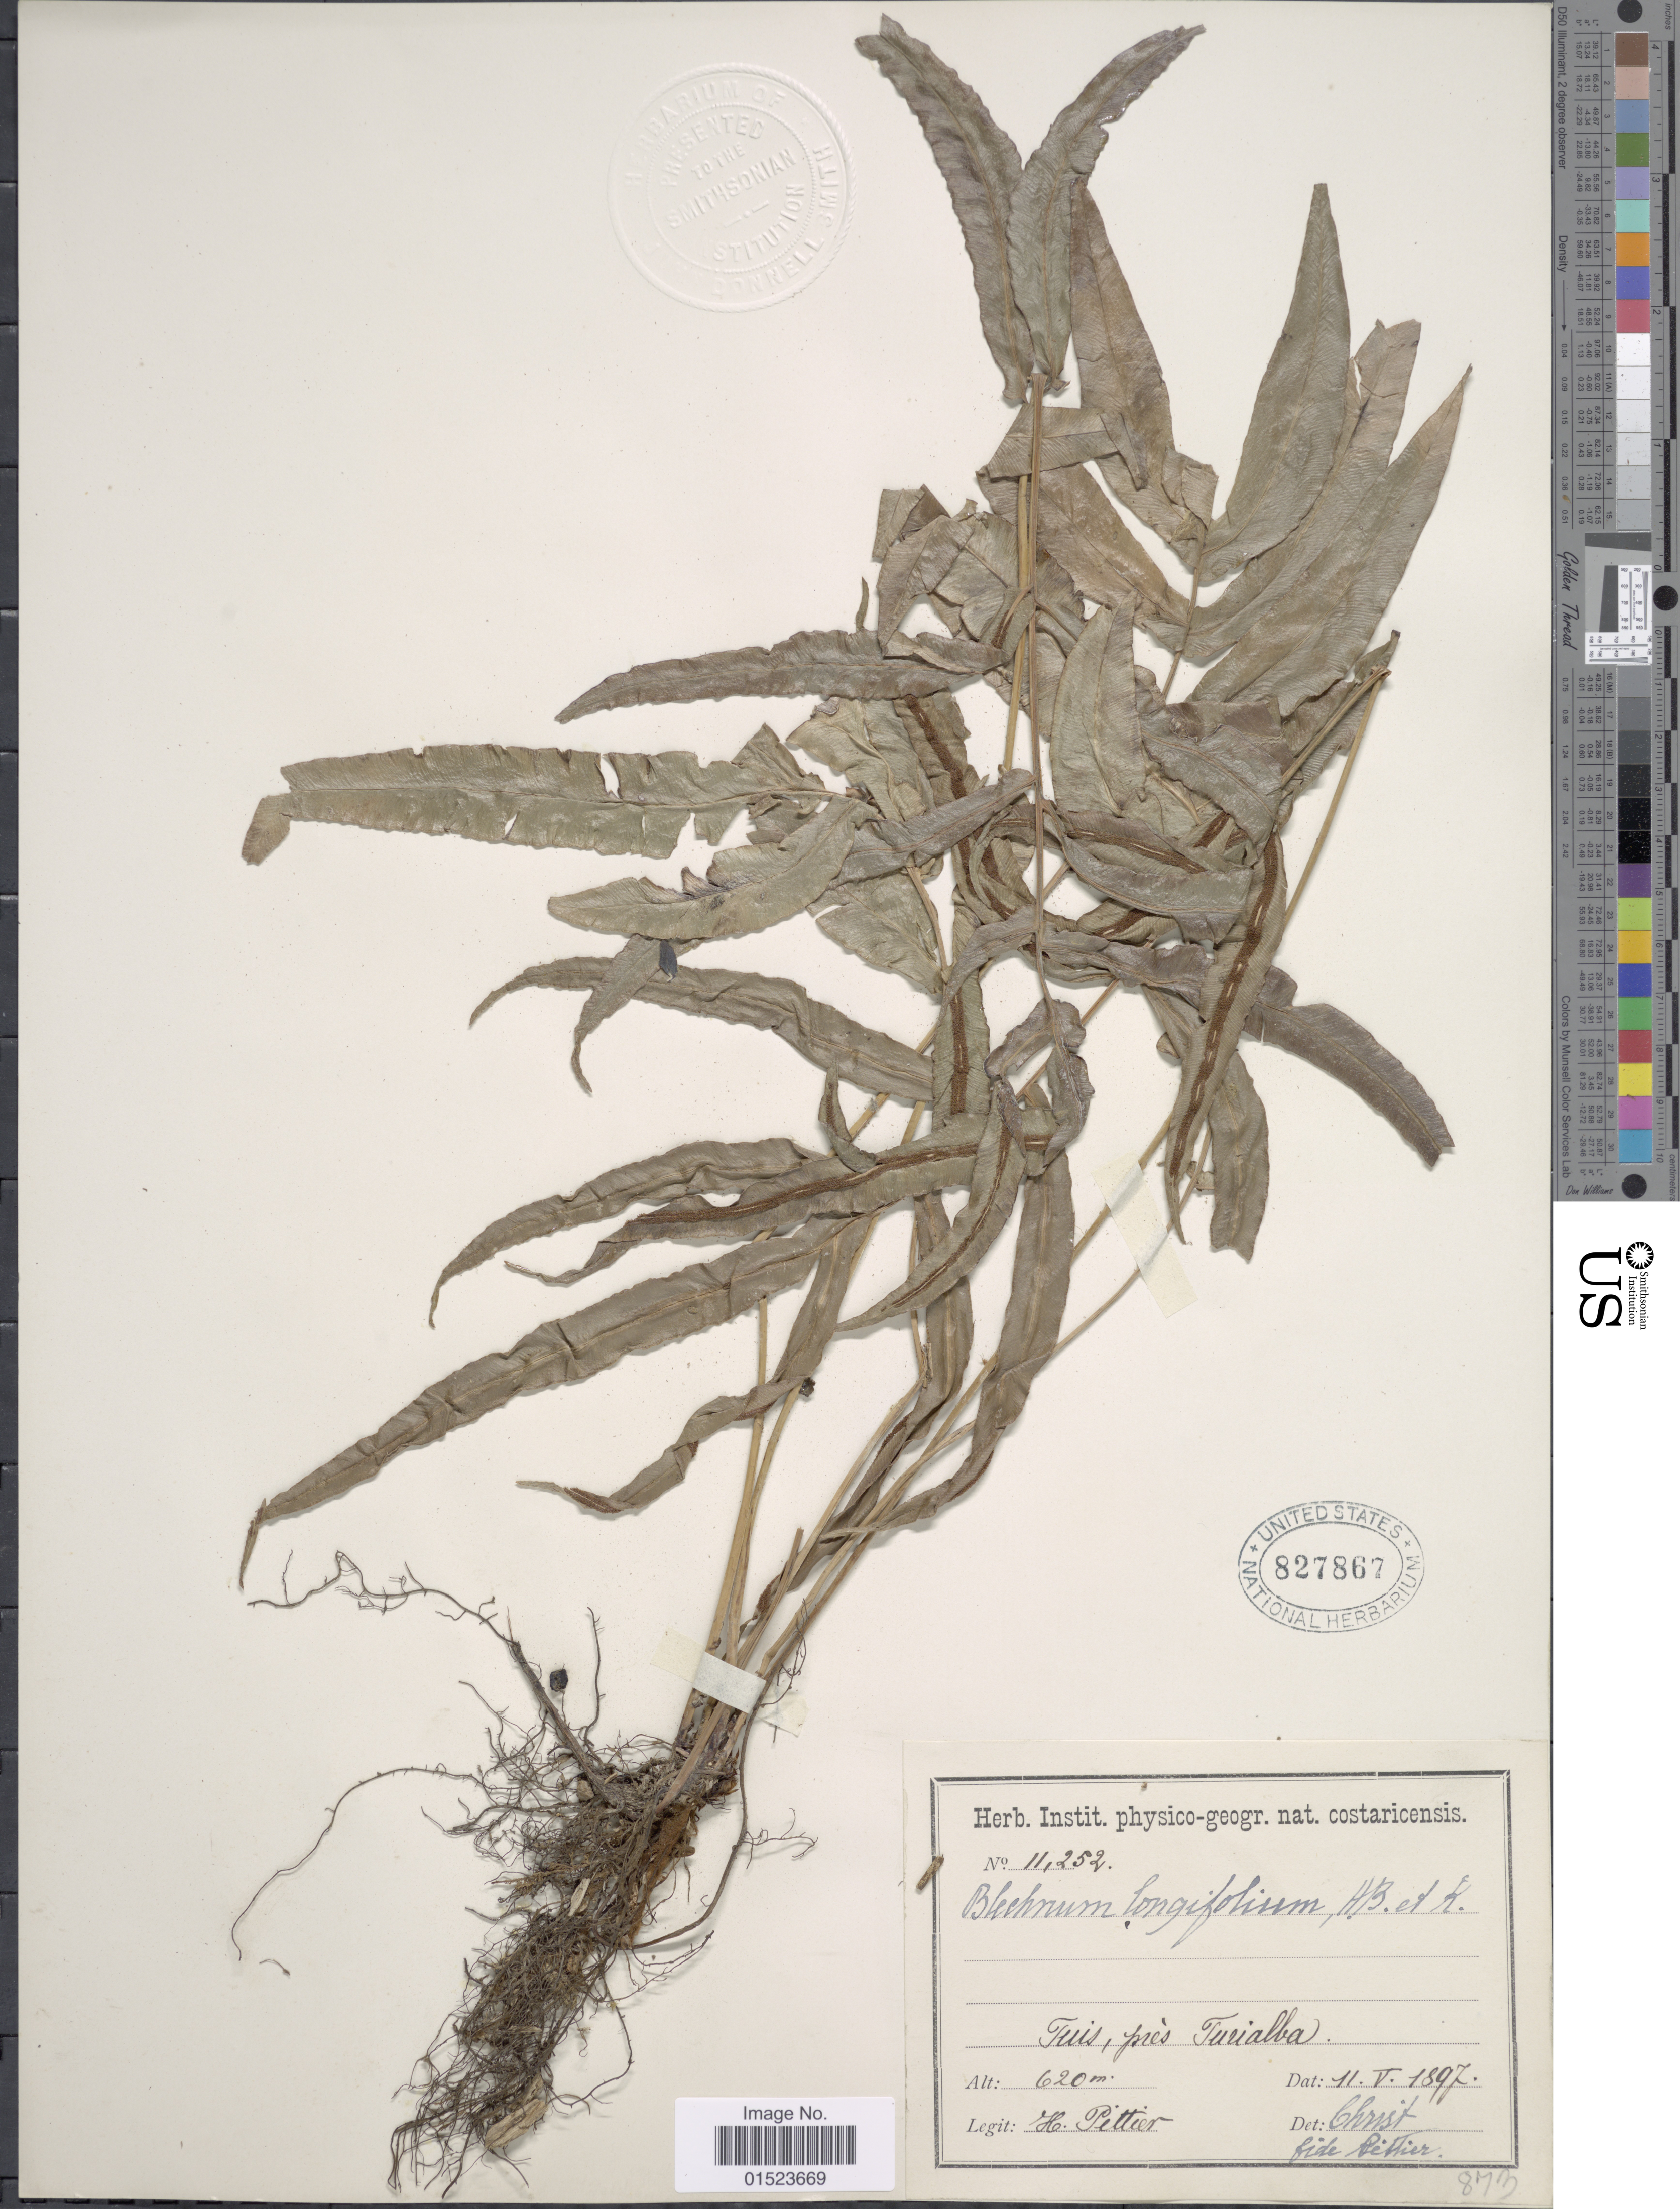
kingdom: Plantae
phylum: Tracheophyta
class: Polypodiopsida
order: Polypodiales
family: Blechnaceae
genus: Blechnum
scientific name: Blechnum caudatum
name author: Cav.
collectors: H. F. Pittier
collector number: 11252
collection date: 1897-05-11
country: Costa Rica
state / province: Cartago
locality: Tuis, prés Turrialba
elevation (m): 620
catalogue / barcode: US 827867